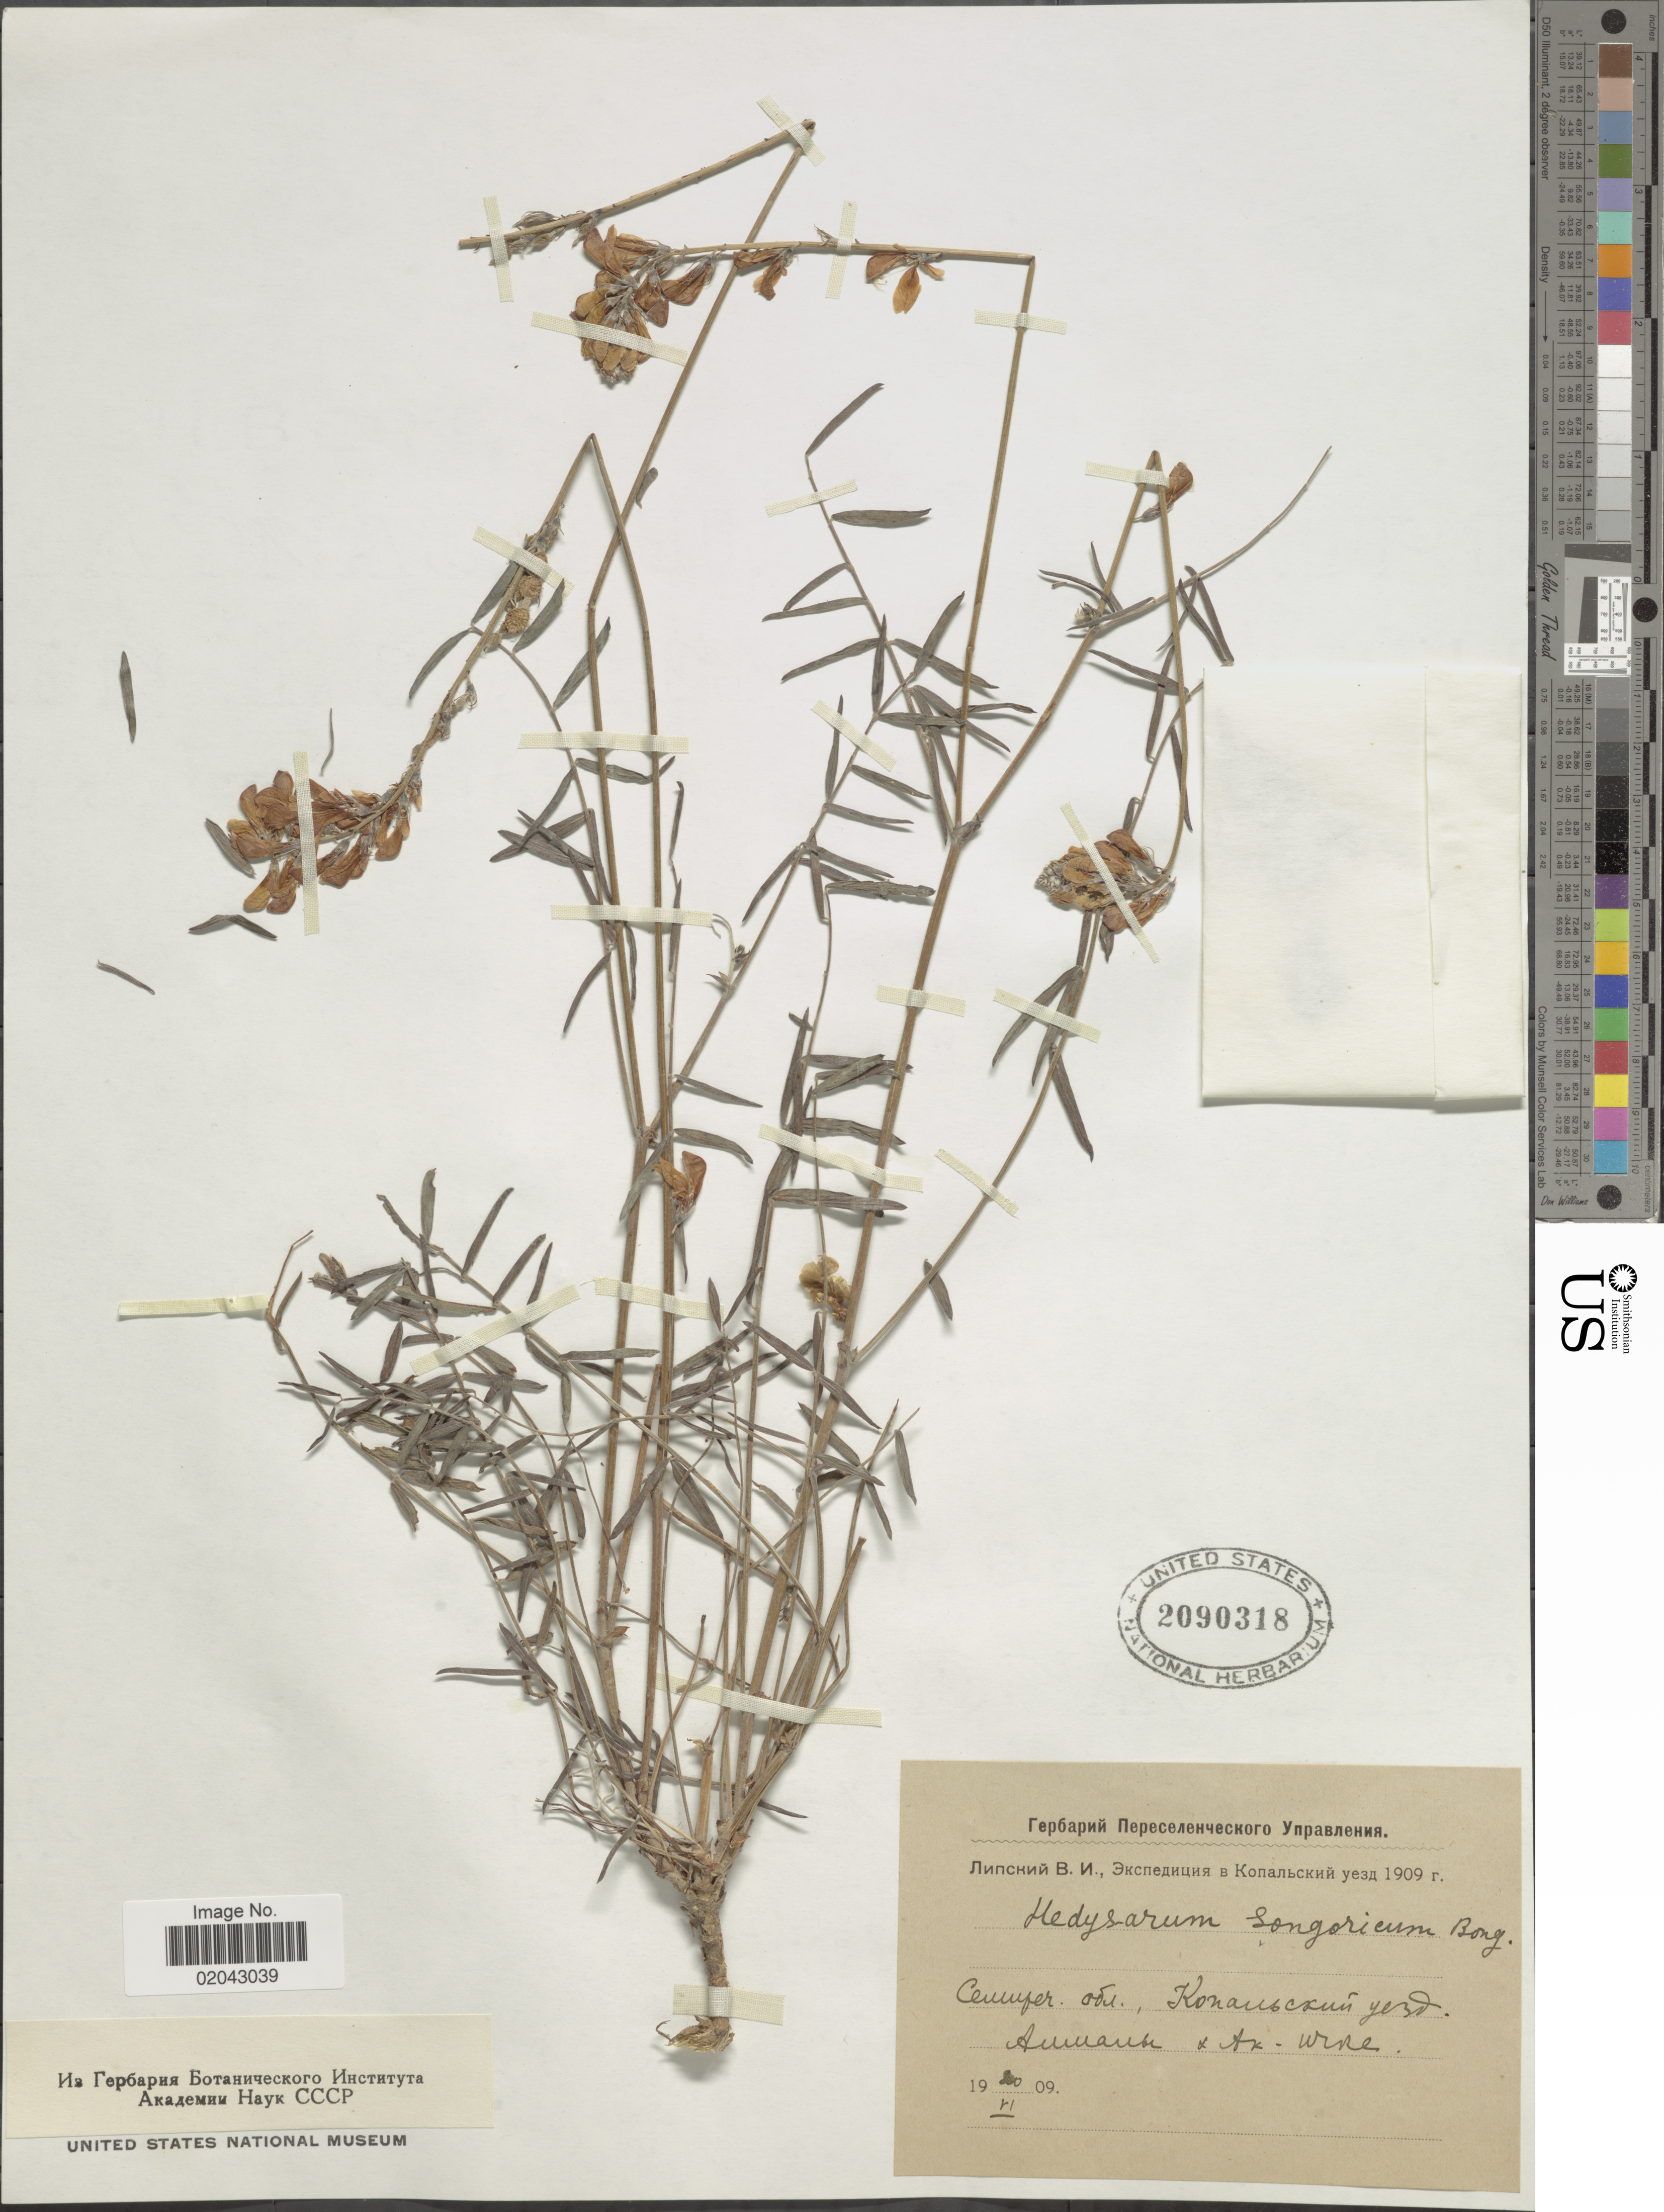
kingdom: Plantae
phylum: Tracheophyta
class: Magnoliopsida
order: Fabales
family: Fabaceae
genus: Hedysarum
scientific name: Hedysarum songoricum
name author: Bong.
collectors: V. Lipskiy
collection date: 1909-06-20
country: Kazakhstan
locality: Almaly and Ak-Ichke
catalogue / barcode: US 2090318